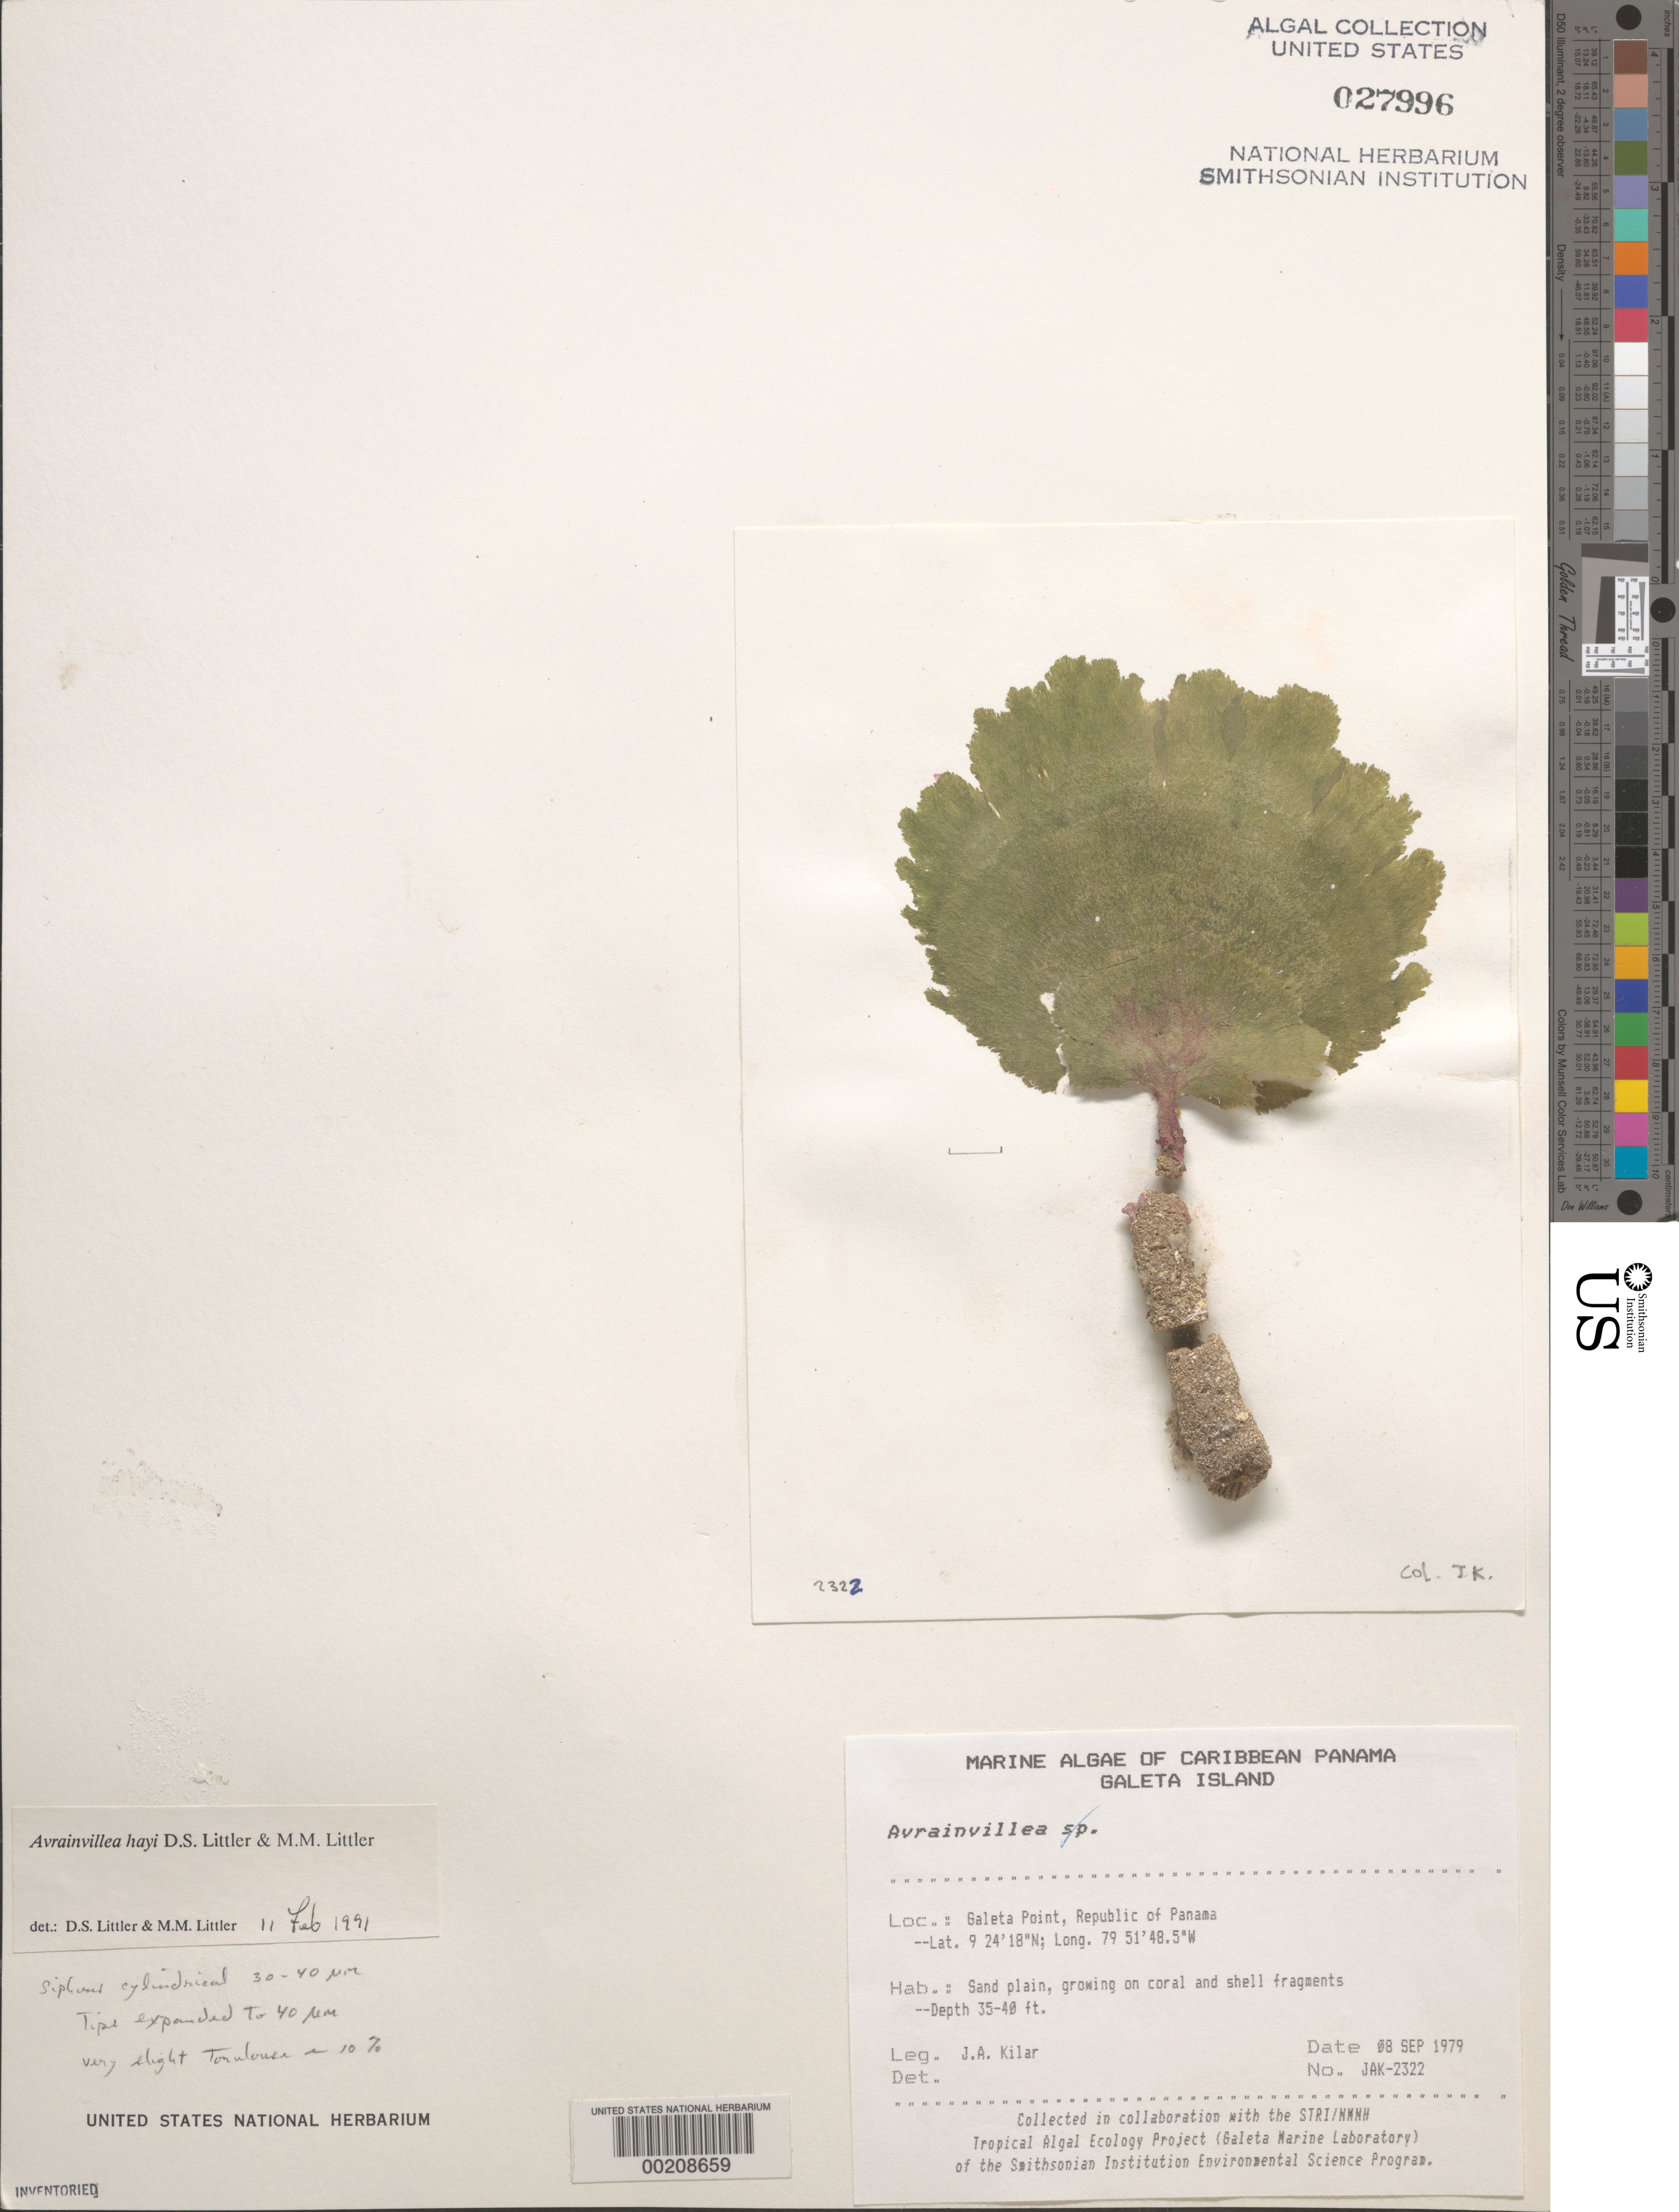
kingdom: Plantae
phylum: Chlorophyta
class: Ulvophyceae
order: Bryopsidales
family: Dichotomosiphonaceae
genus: Avrainvillea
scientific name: Avrainvillea hayi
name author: D.S. Littler & Littler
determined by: Littler, D. S.; Littler, M. M.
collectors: J. A. Kilar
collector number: JAK-2322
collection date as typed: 08 Sep 1979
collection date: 1979-09-08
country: Panama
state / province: Colón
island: Galeta Island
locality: Galeta Point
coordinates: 9 24' 18" N, 79 51' 48.5" W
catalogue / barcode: US 27996